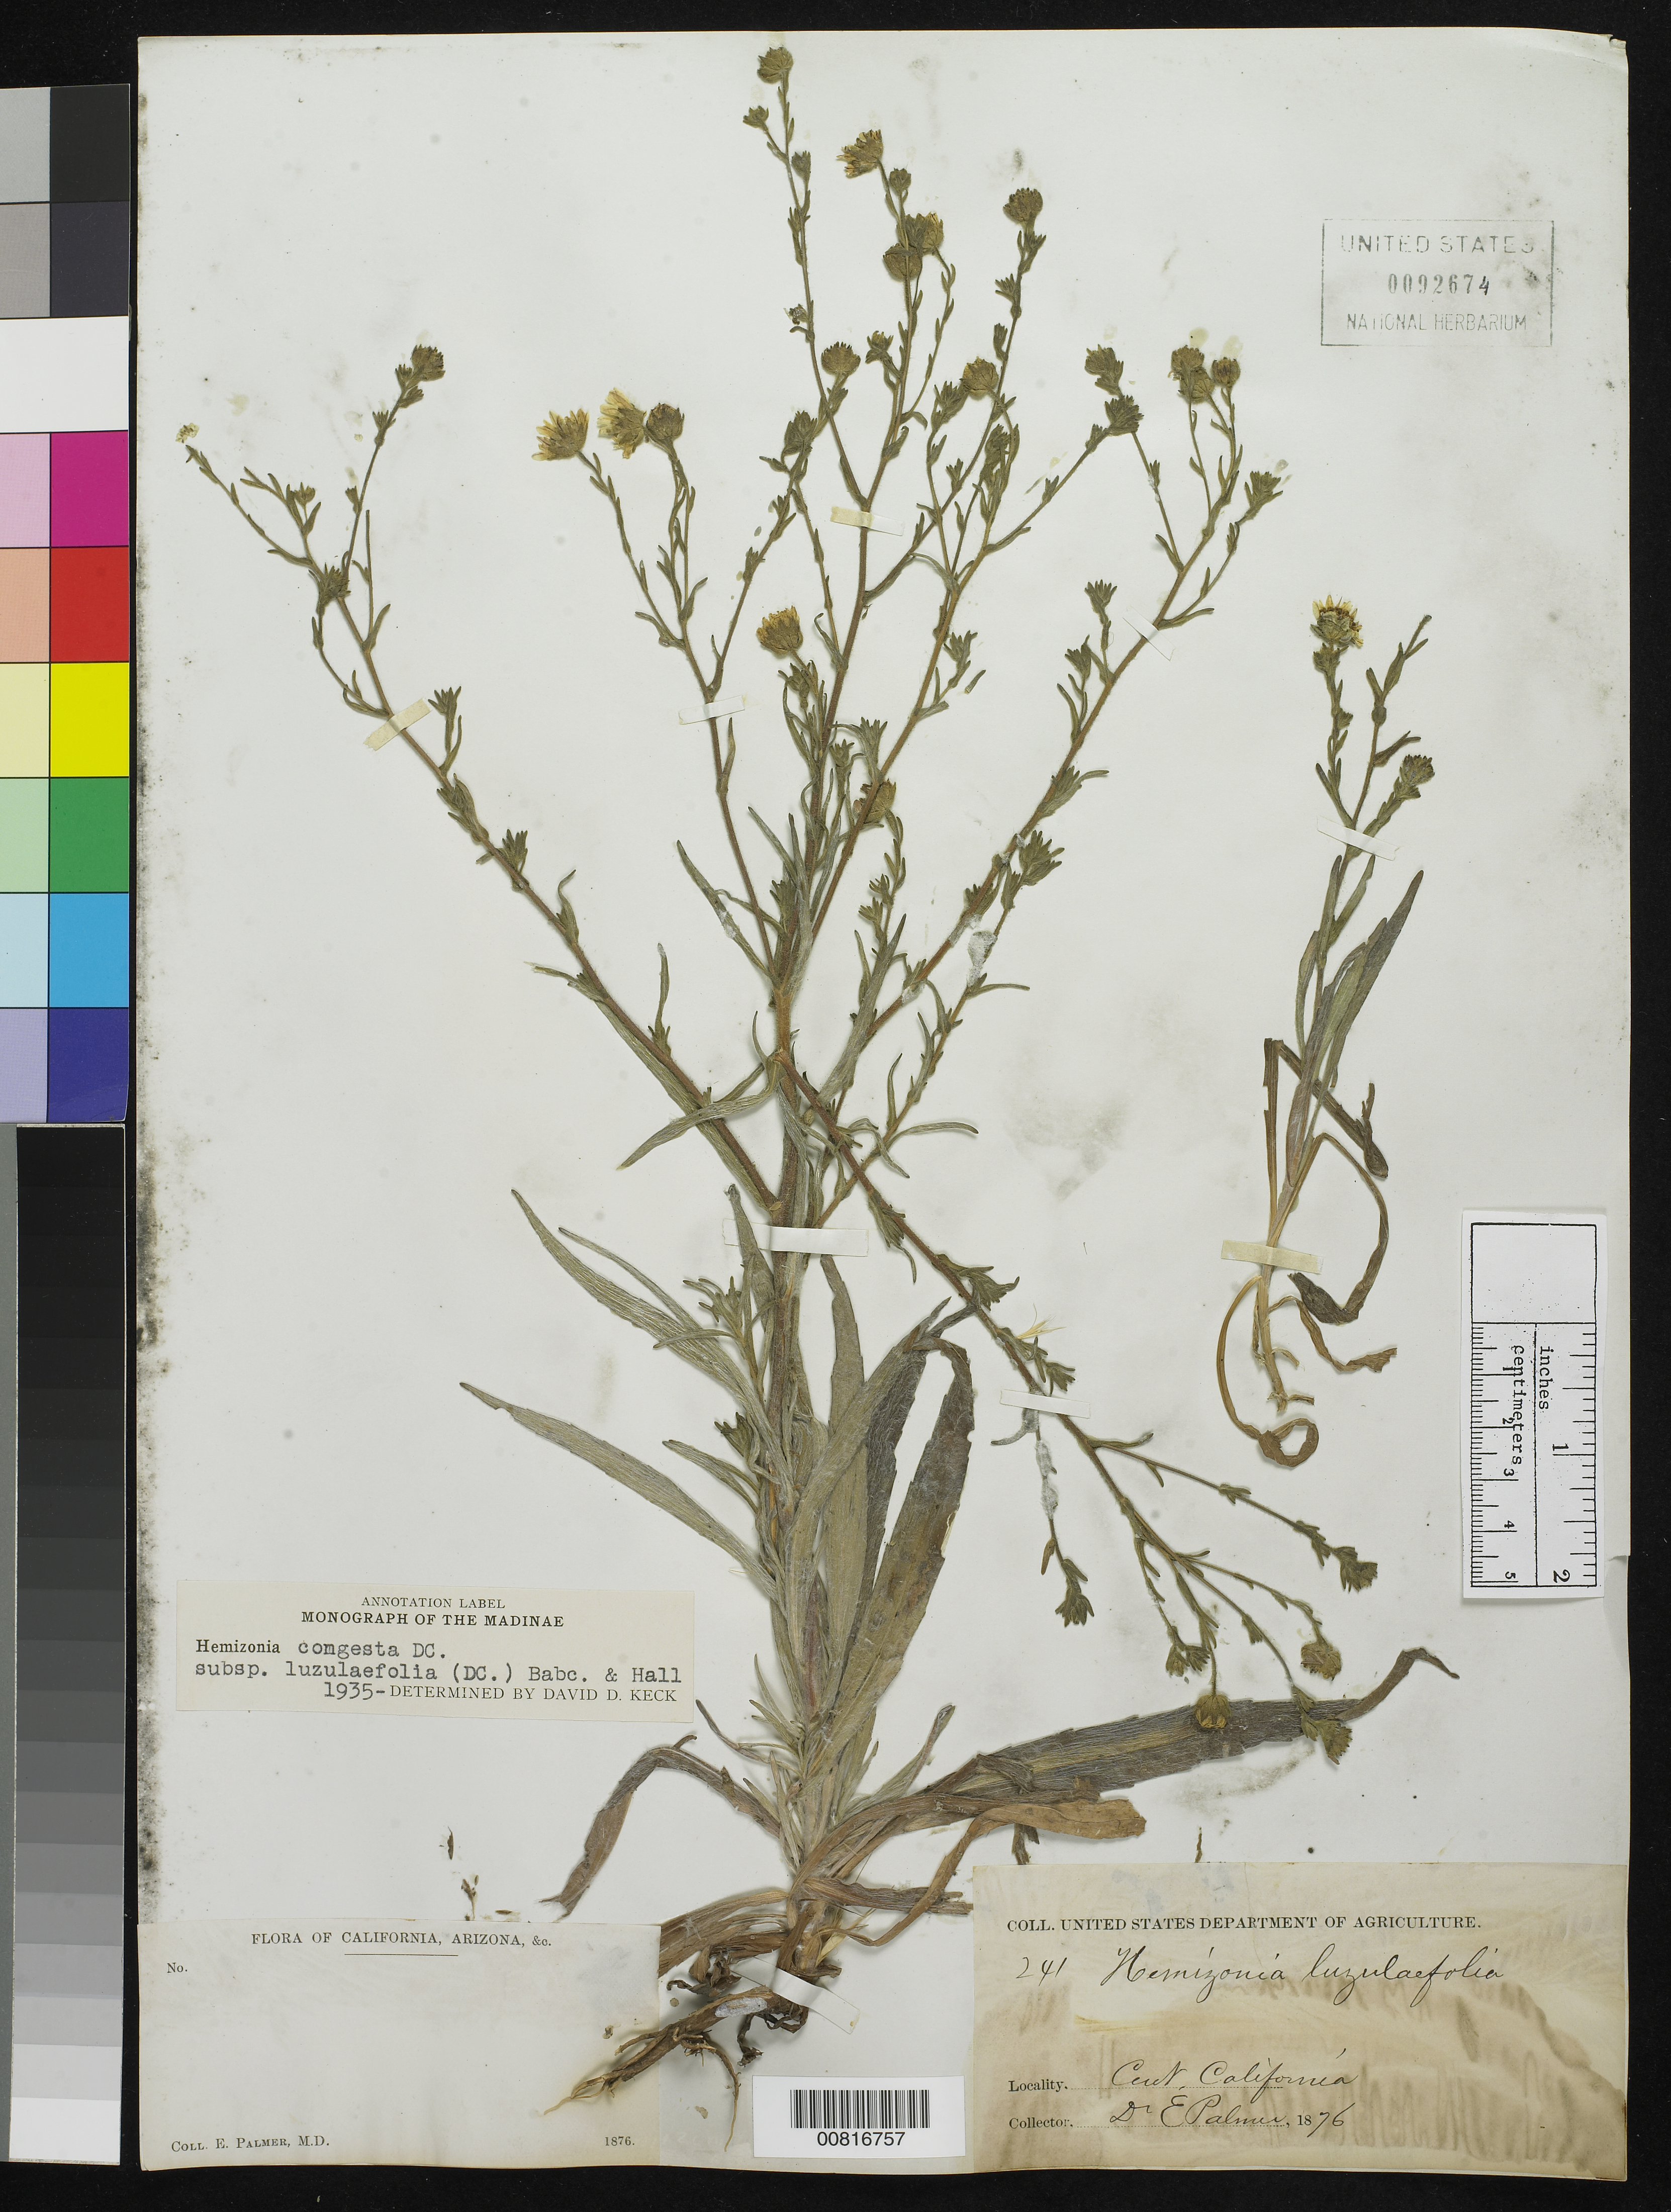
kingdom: Plantae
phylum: Tracheophyta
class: Magnoliopsida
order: Asterales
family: Asteraceae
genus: Hemizonia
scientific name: Hemizonia congesta subsp. luzulaefolia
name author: (DC.) Babc. & H.M. Hall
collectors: E. Palmer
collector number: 241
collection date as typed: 1876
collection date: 1876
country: United States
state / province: California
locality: Central California.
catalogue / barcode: US 92674